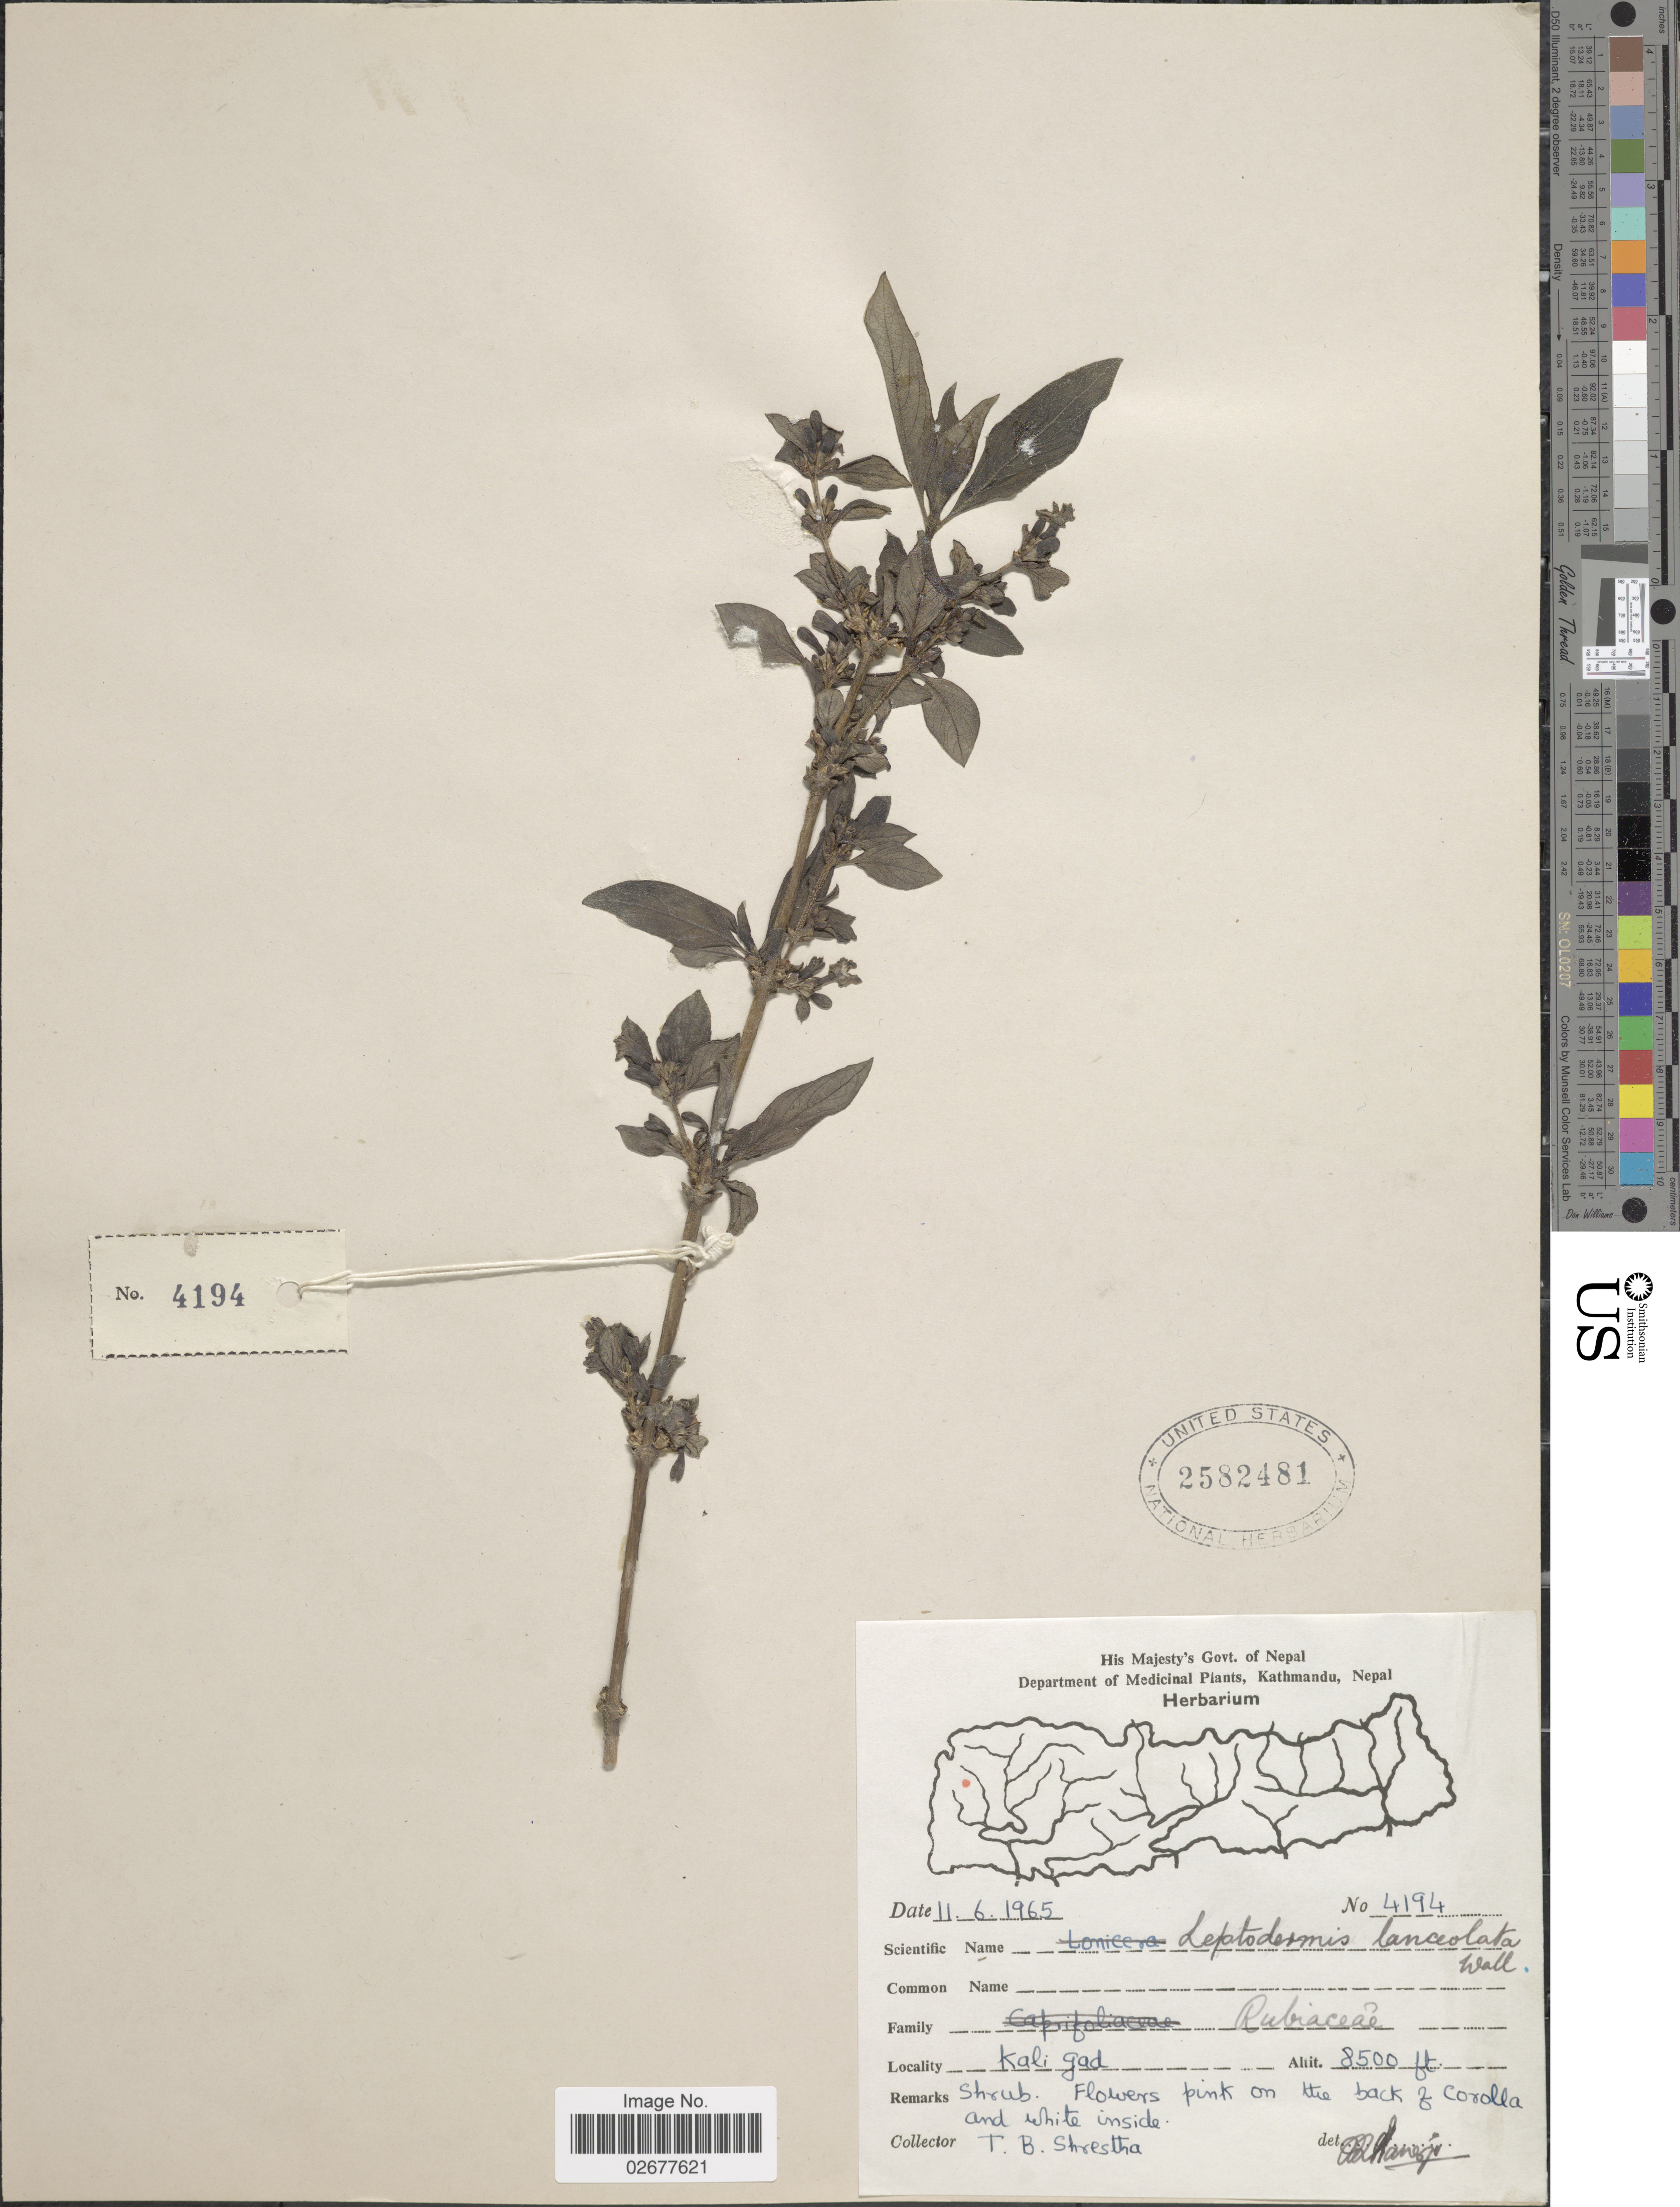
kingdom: Plantae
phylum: Tracheophyta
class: Magnoliopsida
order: Gentianales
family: Rubiaceae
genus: Leptodermis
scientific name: Leptodermis lanceolata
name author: Wall.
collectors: T. B. Shrestha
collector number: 4194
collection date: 1965-06-11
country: Nepal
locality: Kali gad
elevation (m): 2591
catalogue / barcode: US 2582481